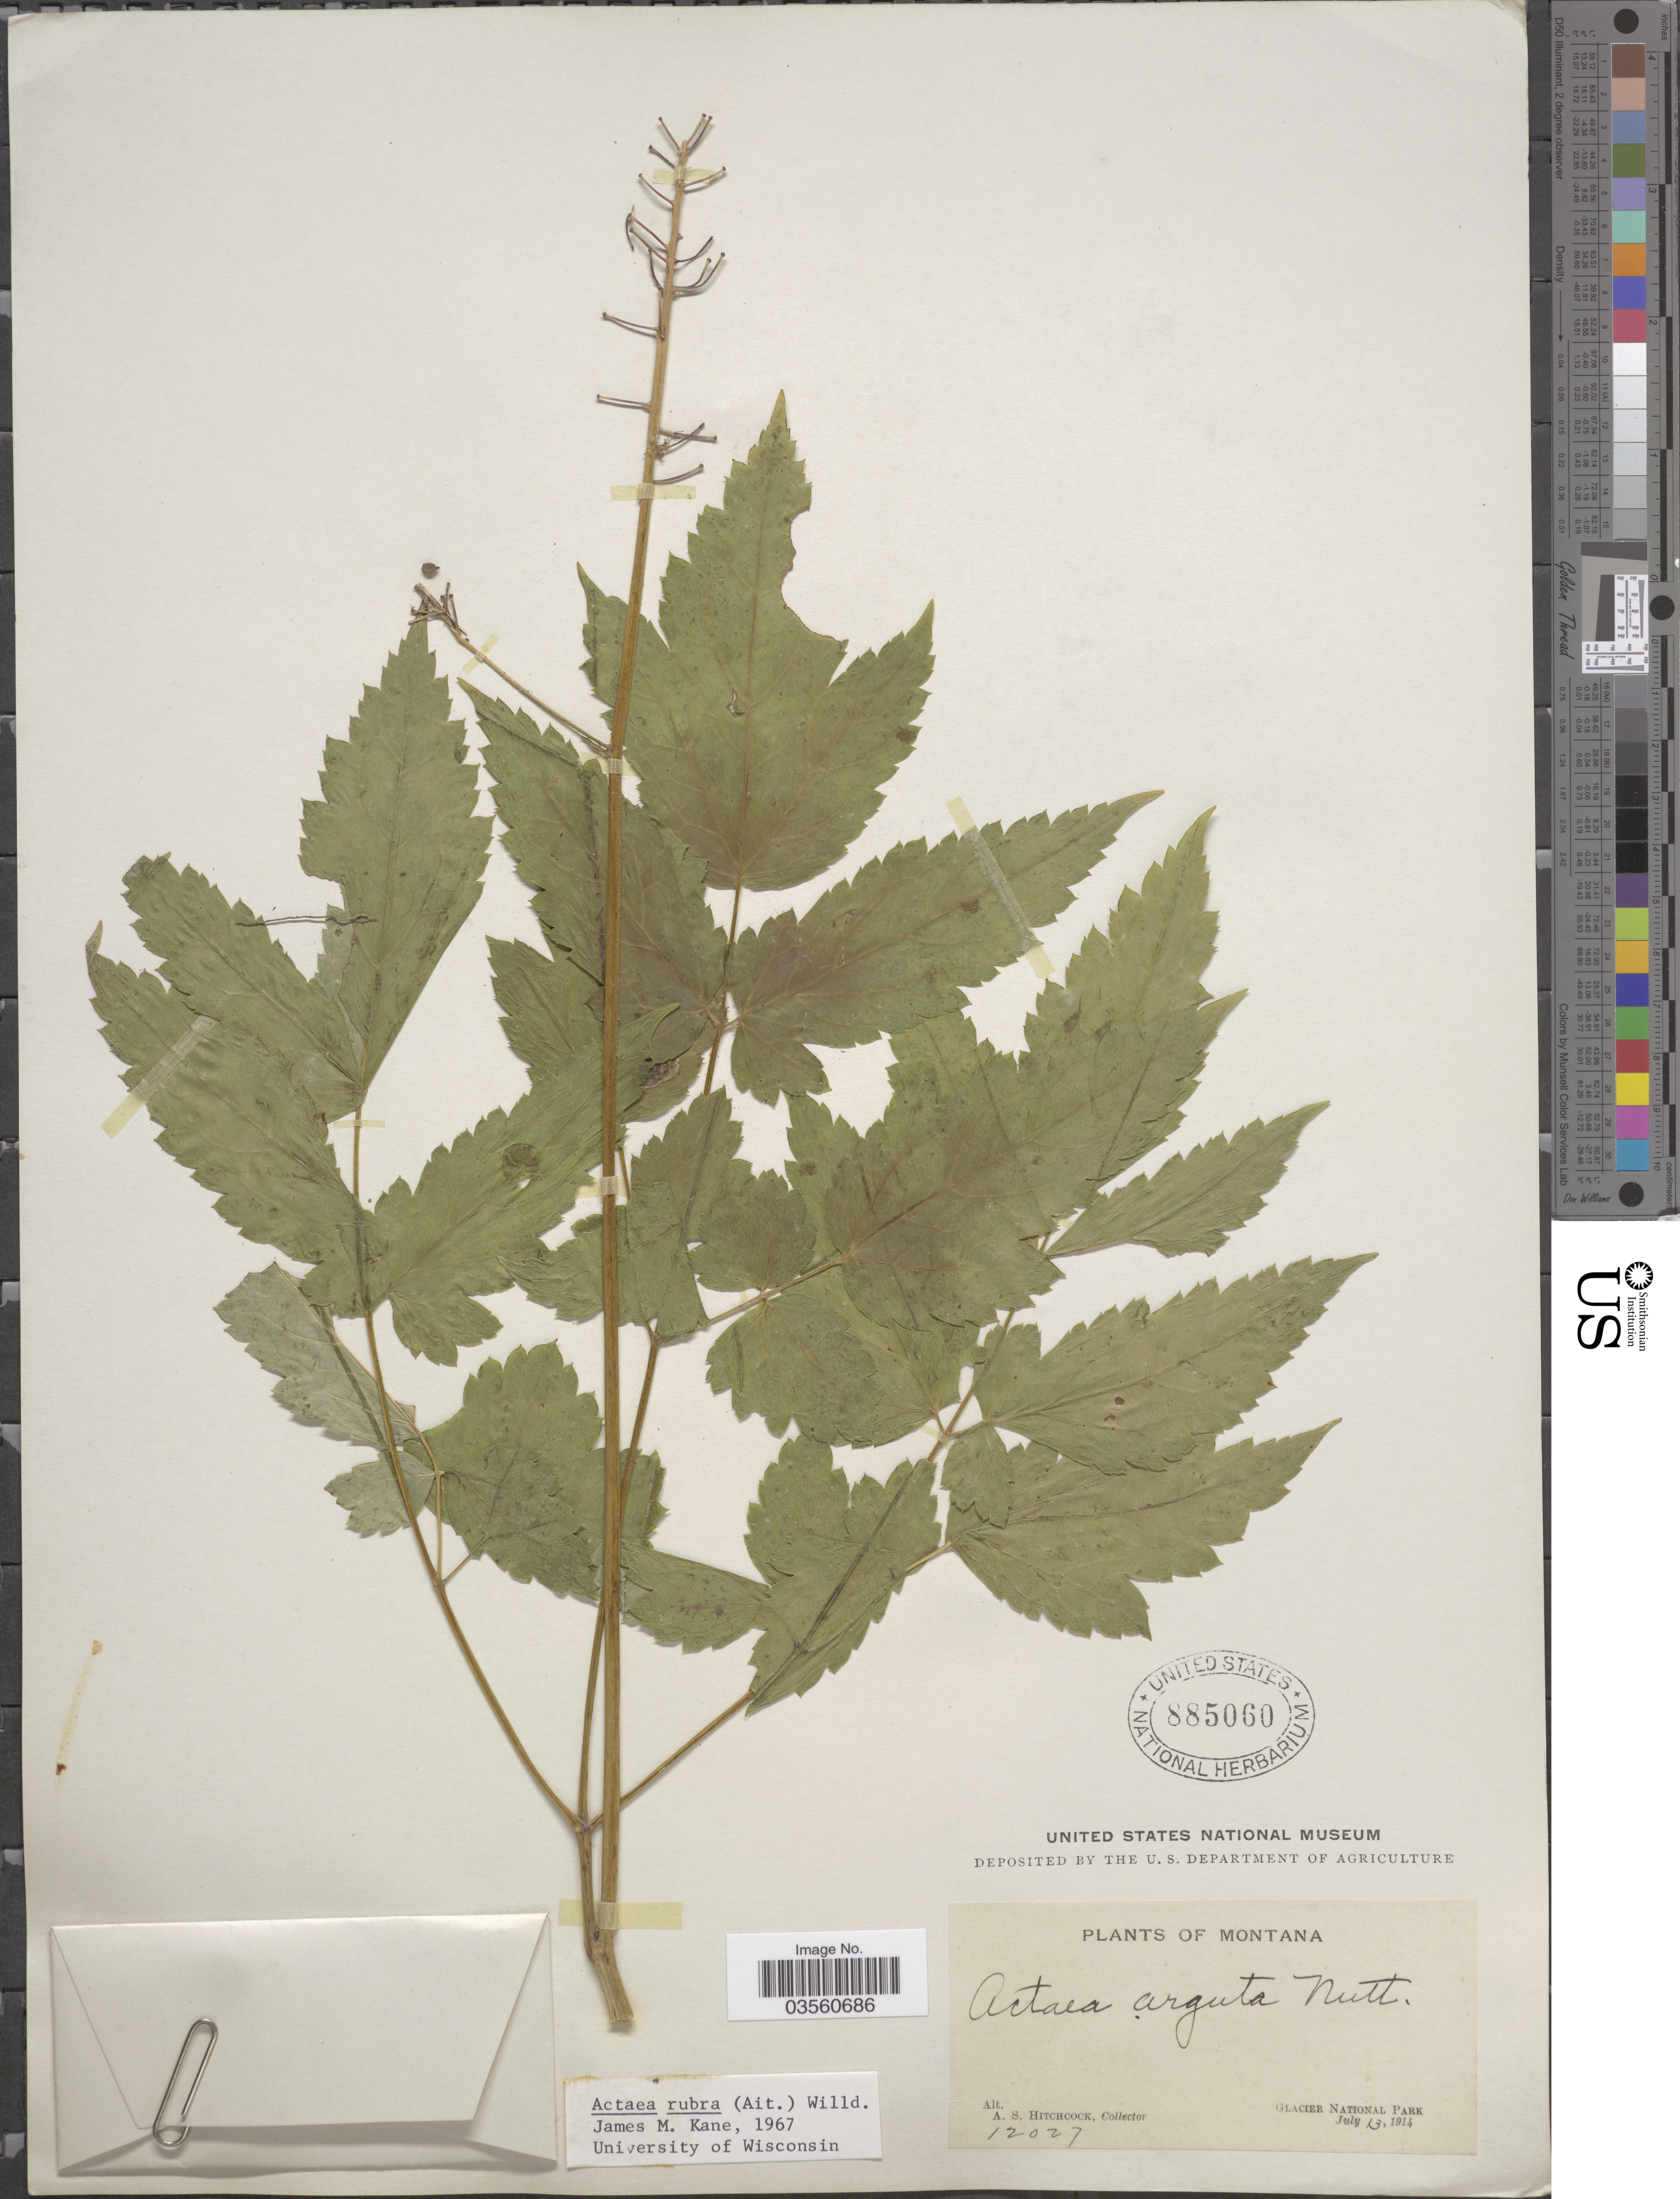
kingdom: Plantae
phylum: Tracheophyta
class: Magnoliopsida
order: Ranunculales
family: Ranunculaceae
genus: Actaea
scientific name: Actaea rubra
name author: (Aiton) Willd.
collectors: A. S. Hitchcock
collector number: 12027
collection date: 1914-07-13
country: United States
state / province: Montana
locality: Glacier National Park.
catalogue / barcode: US 885060